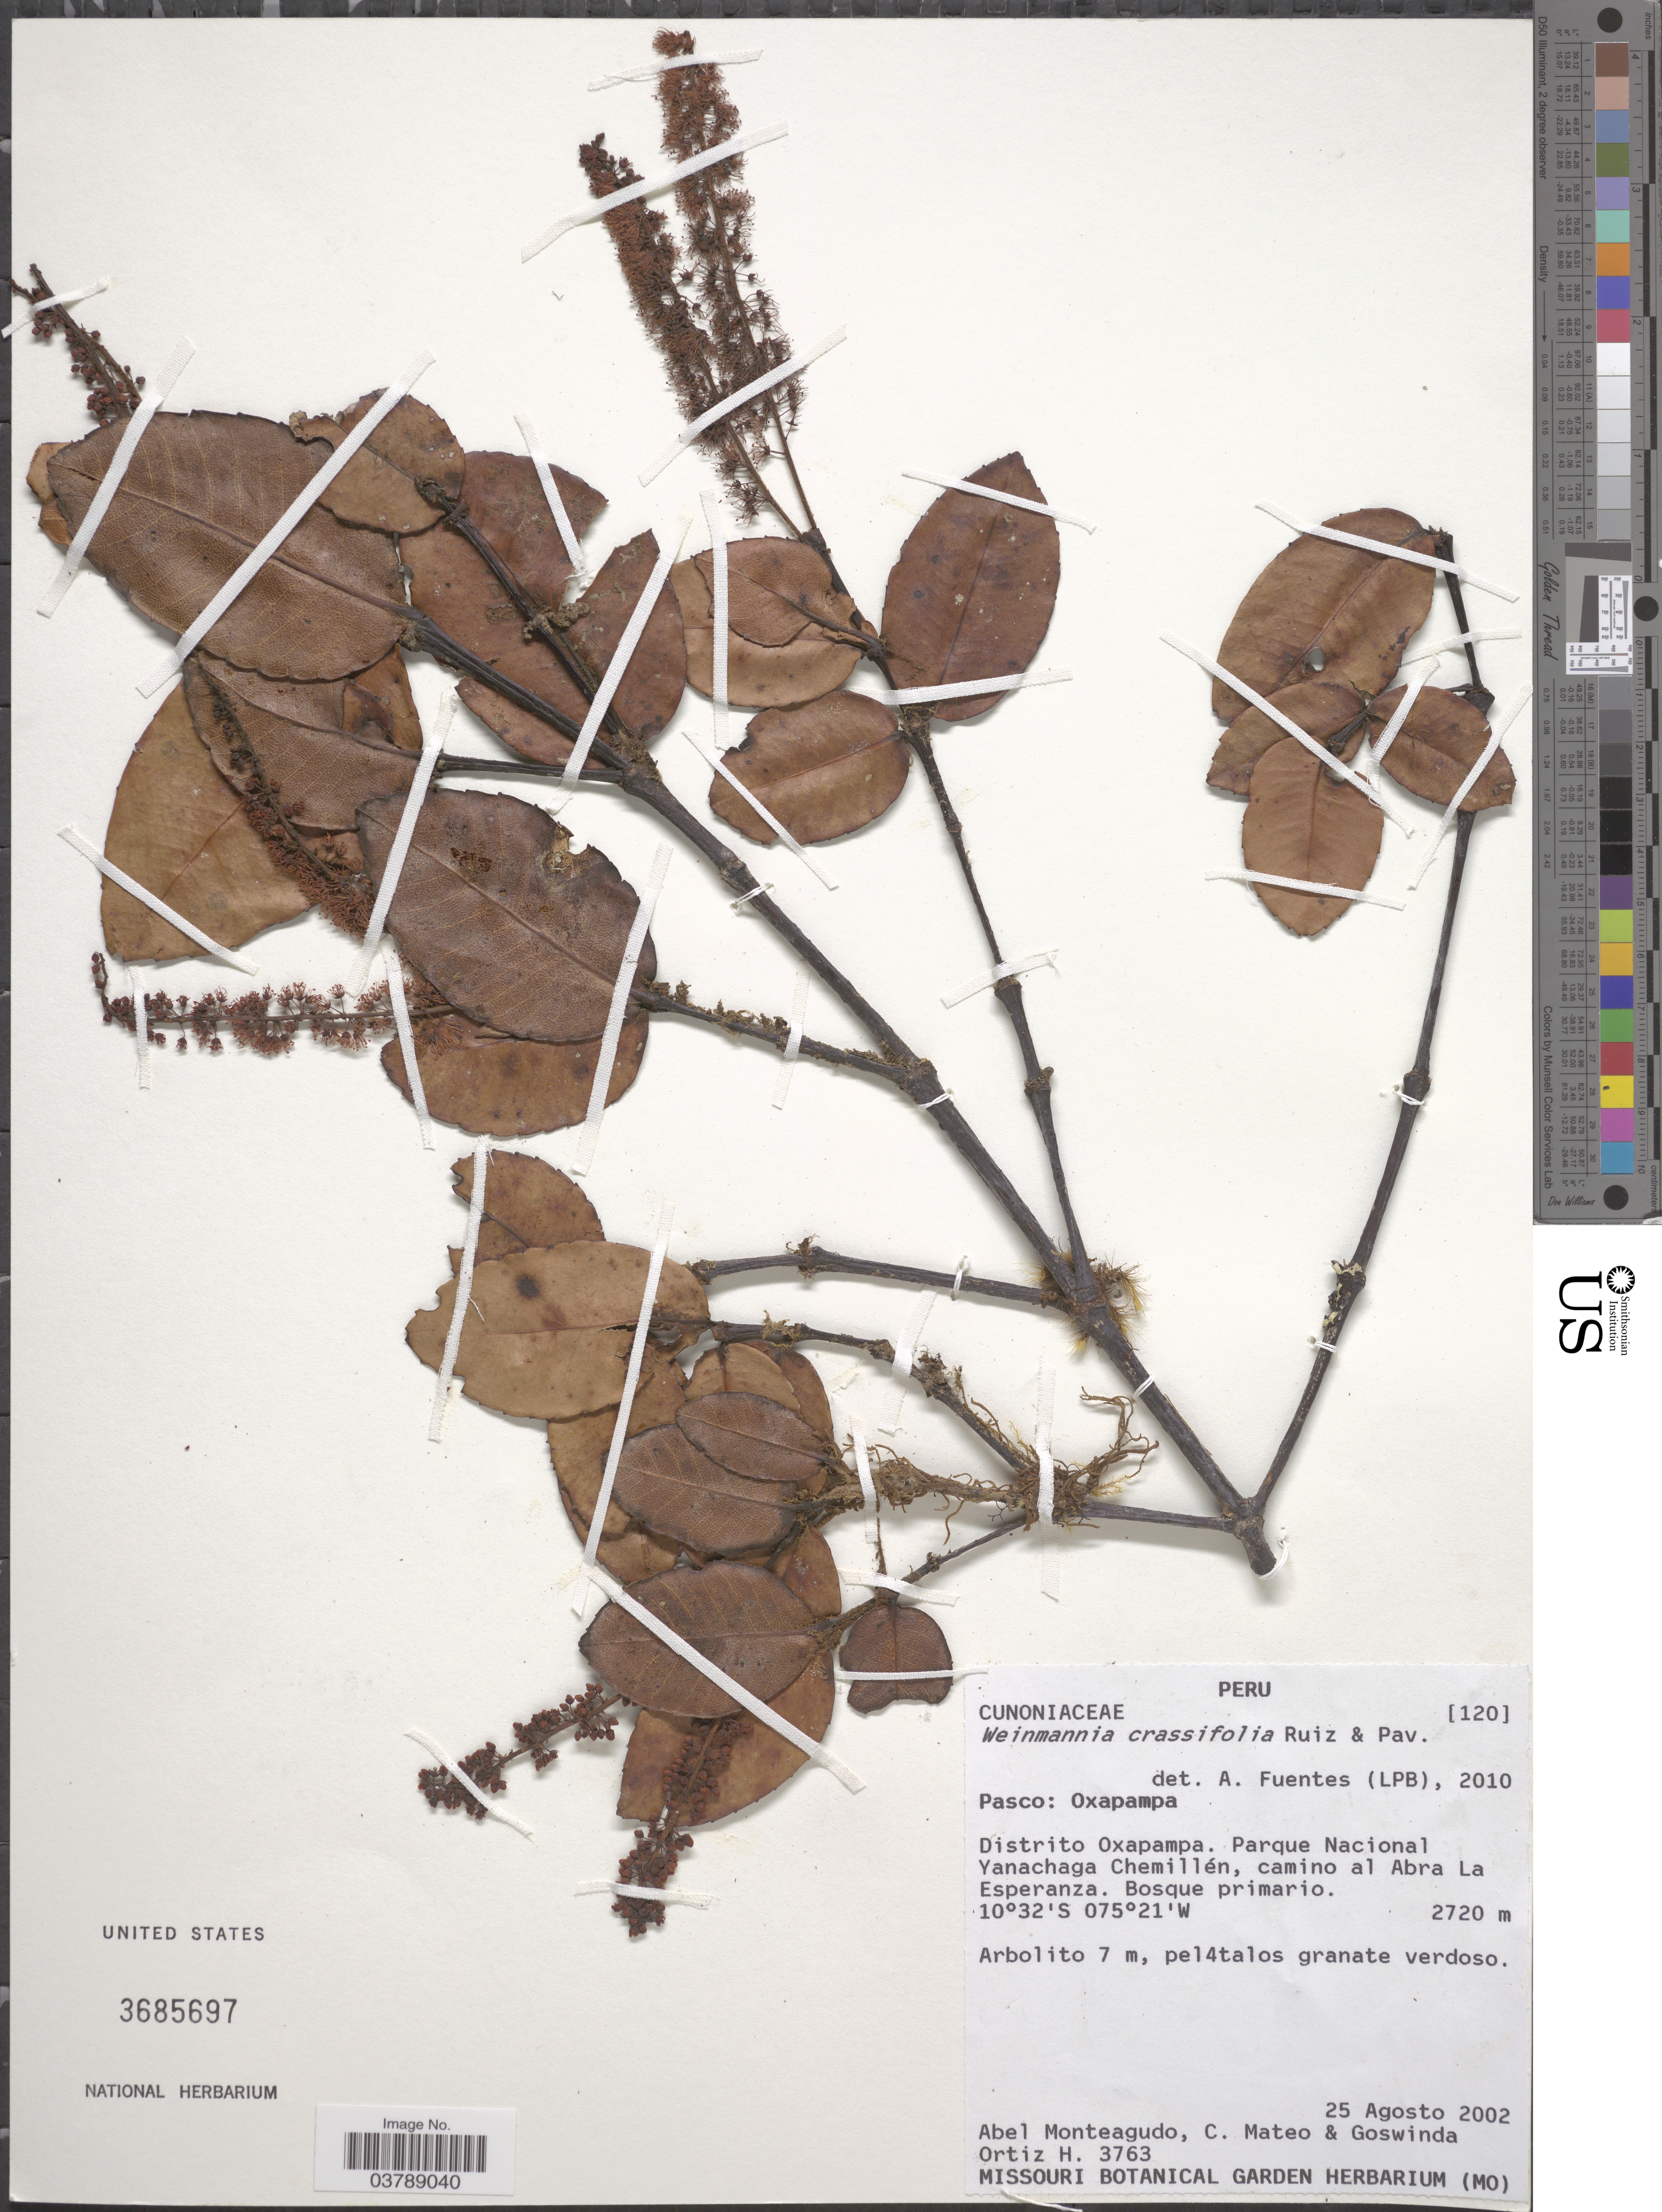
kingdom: Plantae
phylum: Tracheophyta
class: Magnoliopsida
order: Oxalidales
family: Cunoniaceae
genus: Weinmannia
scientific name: Weinmannia crassifolia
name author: Ruiz & Pav.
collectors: A. Monteagudo, C. Mateo & G. Ortiz H.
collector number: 3763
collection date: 2002-08-25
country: Peru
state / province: Pasco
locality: Oxapampa. Distrito Oxapampa. Parque Nacional Yanachaga Chemillén, camino al Abra La Esperanza.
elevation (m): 2720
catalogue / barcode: US 3685697